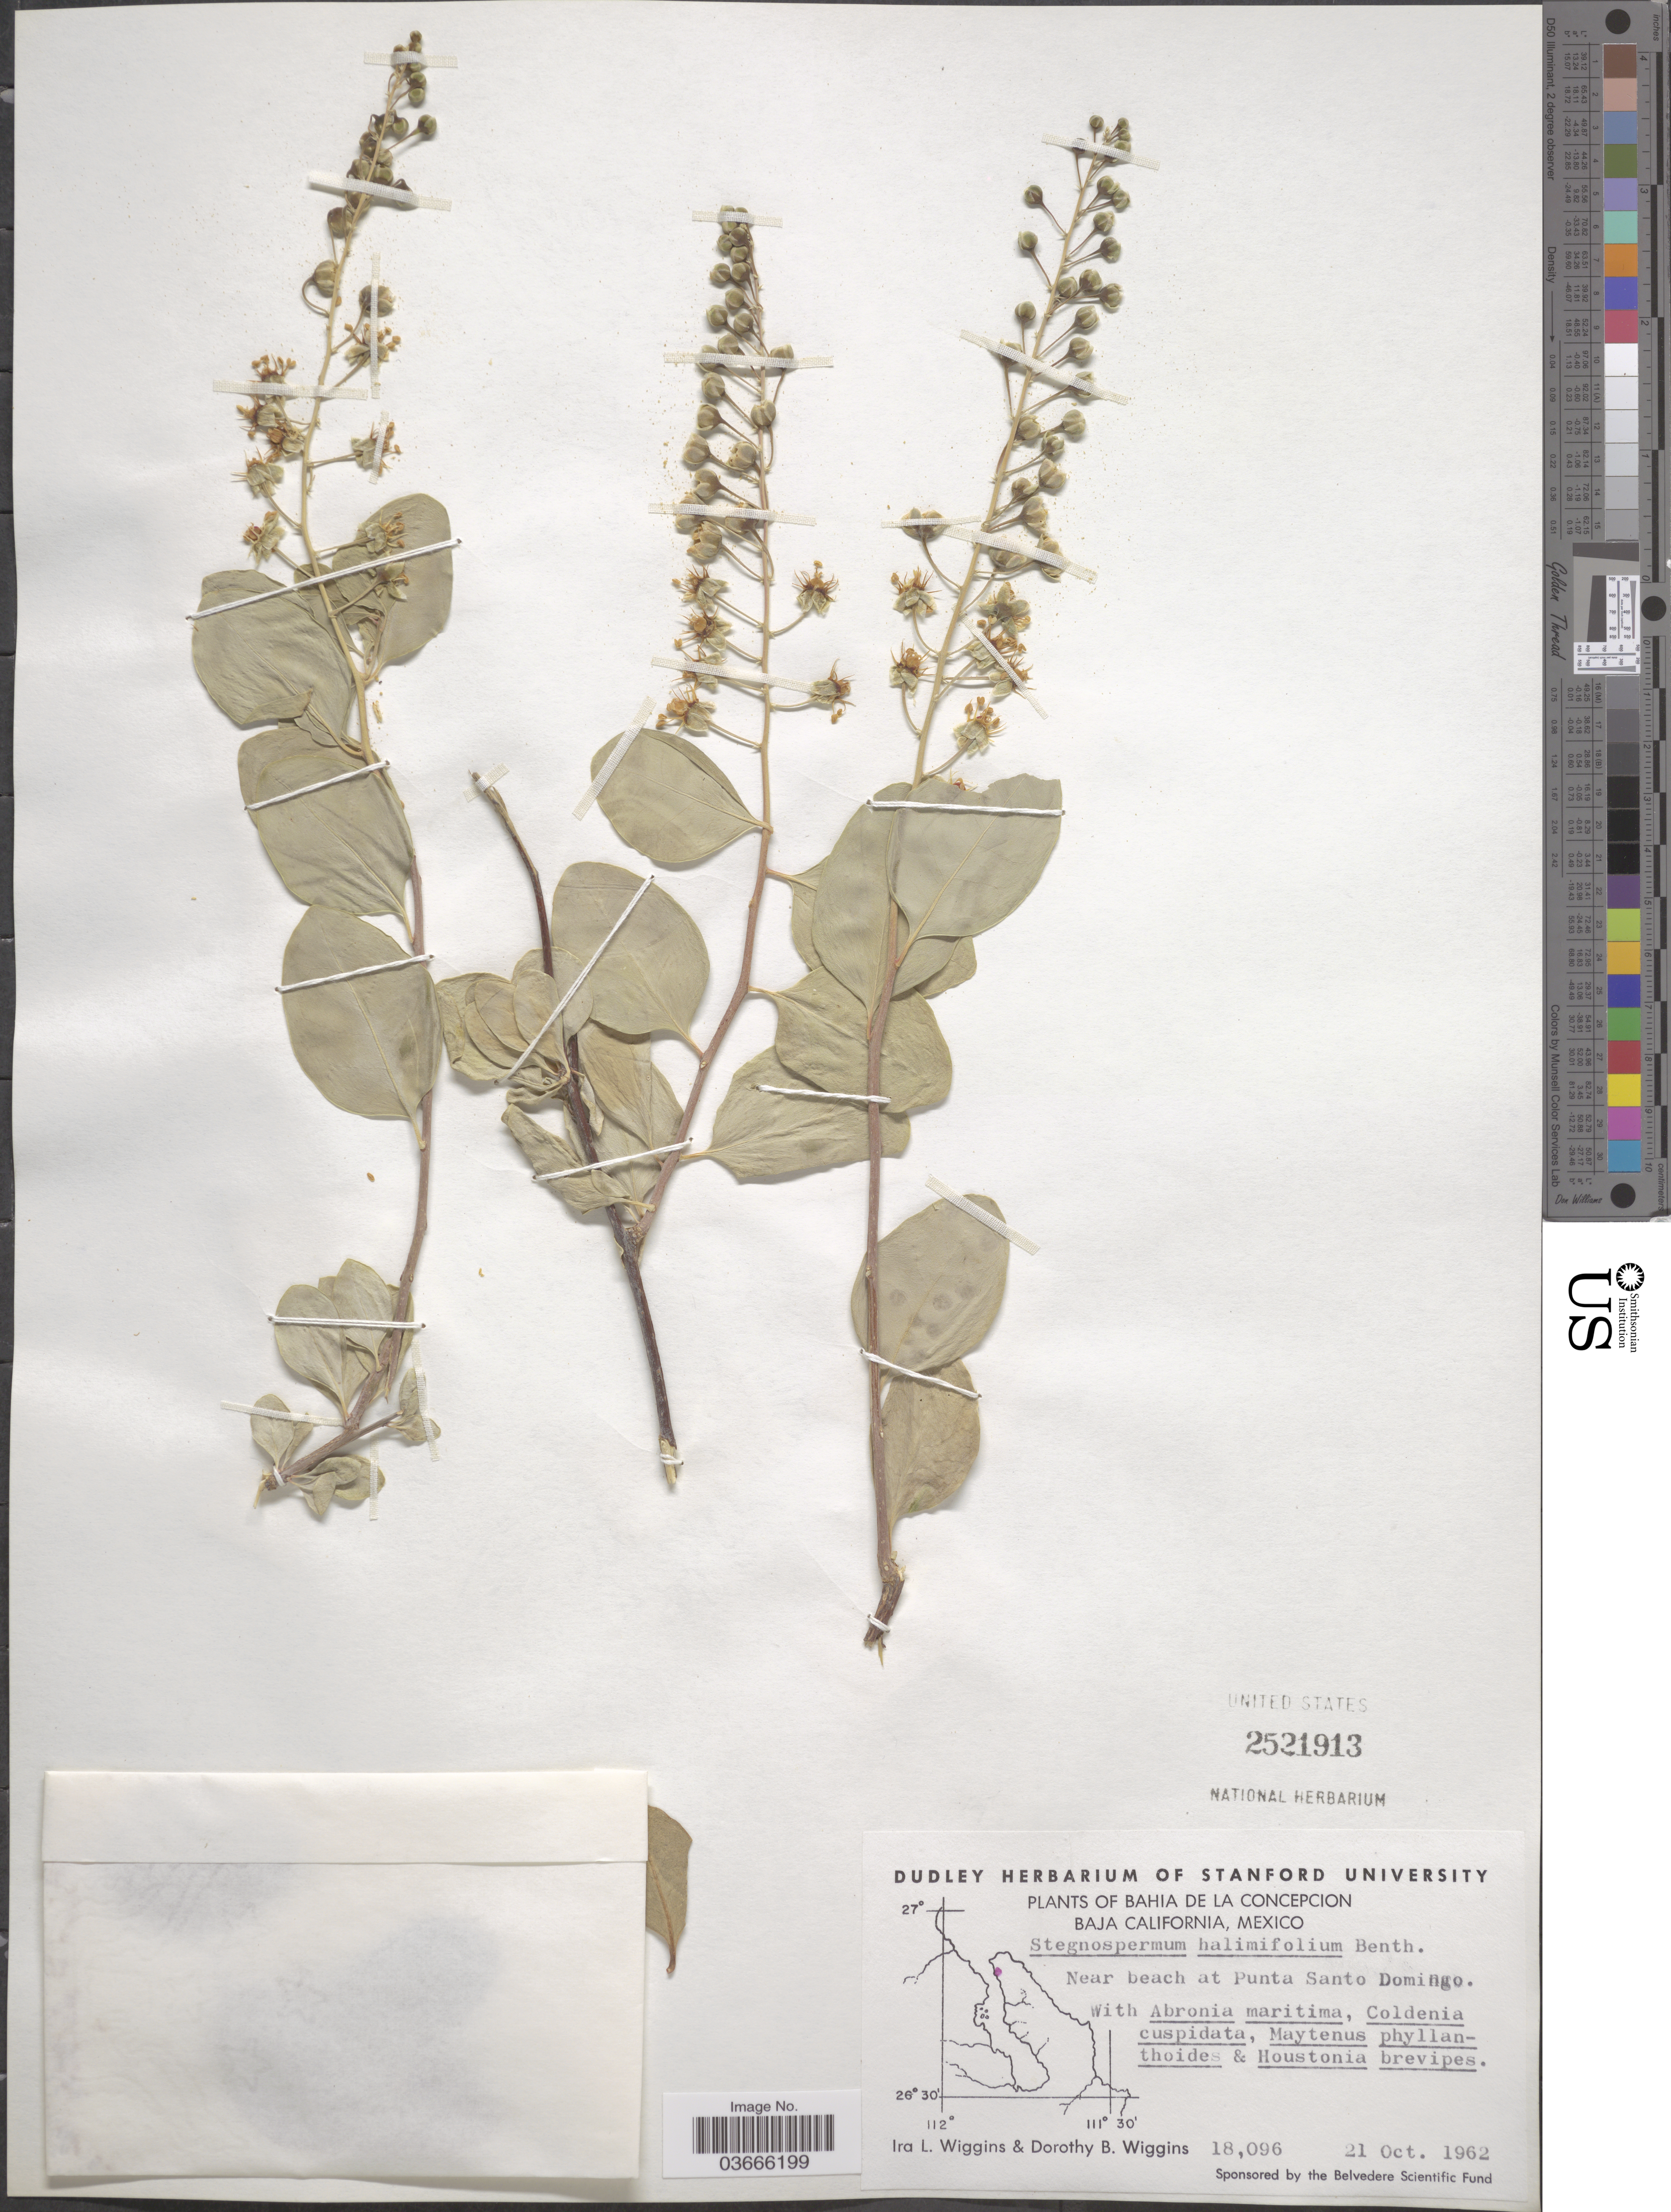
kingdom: Plantae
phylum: Tracheophyta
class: Magnoliopsida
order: Caryophyllales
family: Stegnospermataceae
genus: Stegnosperma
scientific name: Stegnosperma halimifolium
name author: Benth.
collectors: I. L. Wiggins & D. B. Wiggins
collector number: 18096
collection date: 1962-10-21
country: Mexico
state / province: Baja California Sur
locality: Bahia de la Concepcion. Near beach at Punta Santo Domingo.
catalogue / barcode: US 2521913